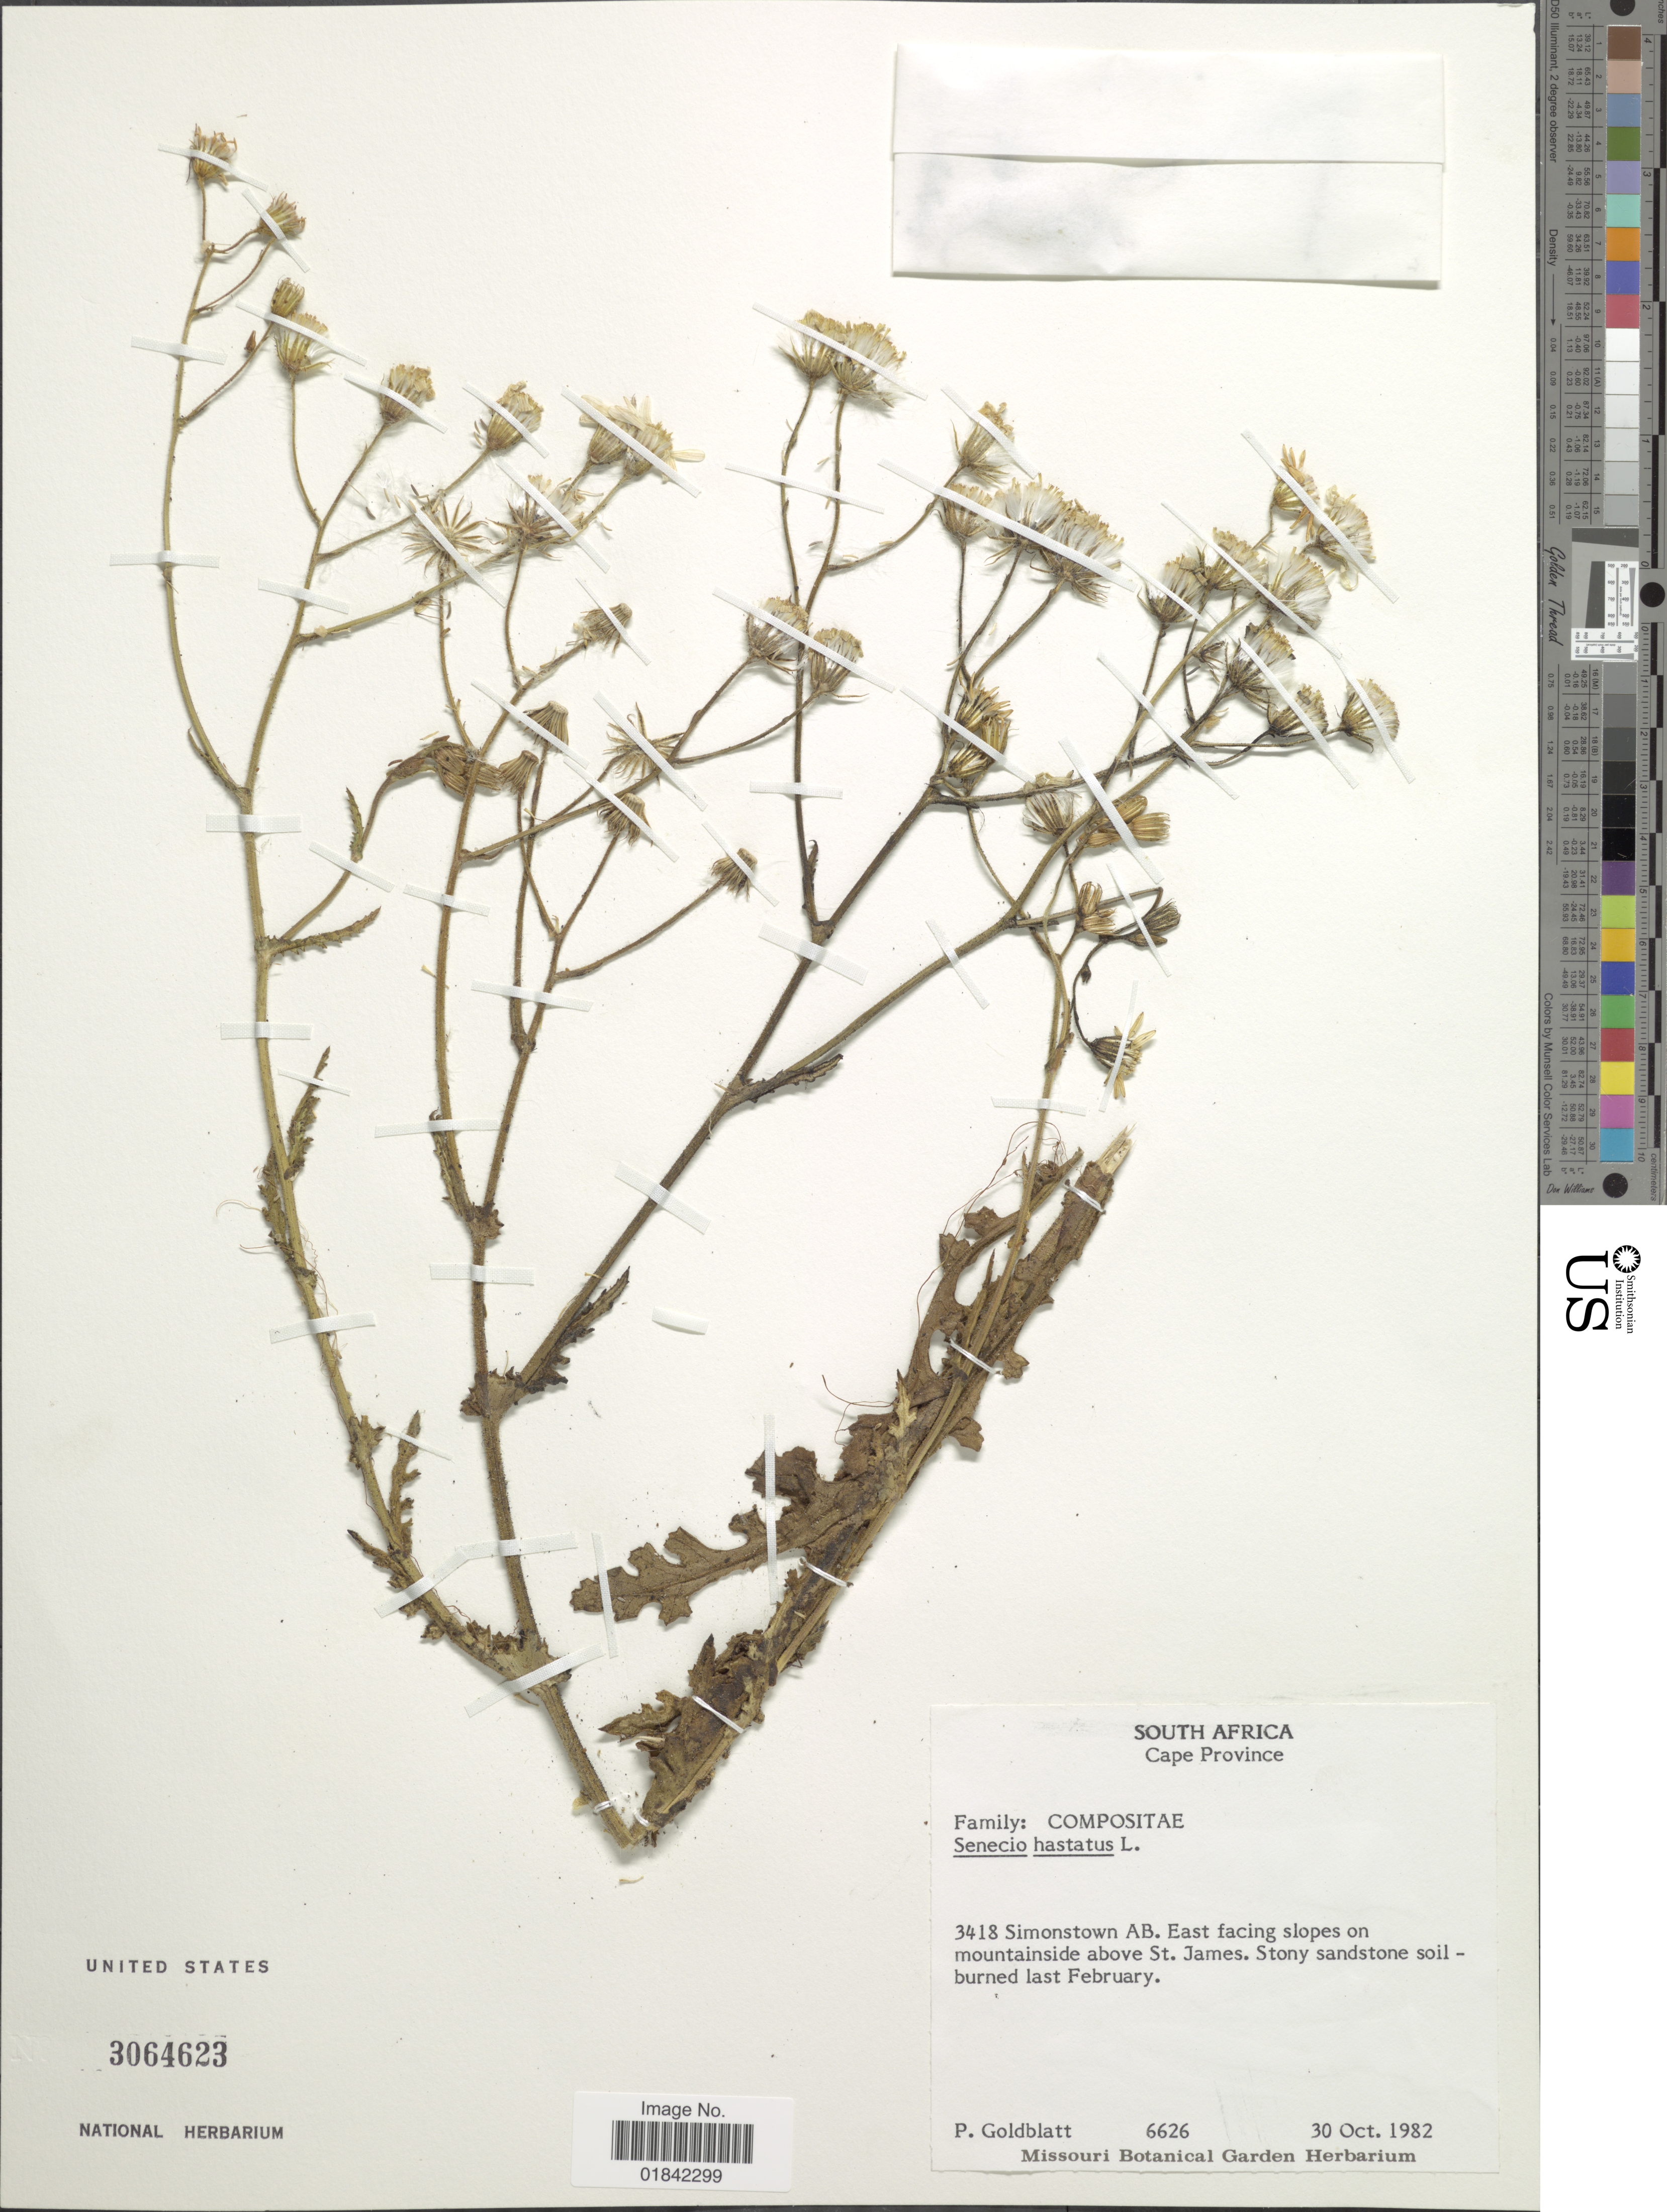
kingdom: Plantae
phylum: Tracheophyta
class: Magnoliopsida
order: Asterales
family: Asteraceae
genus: Senecio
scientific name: Senecio hastatus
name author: (L.) Hook. f.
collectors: P. Goldblatt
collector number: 6626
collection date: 1982-10-30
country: South Africa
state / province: Western Cape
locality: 3418 Simonstown AB, east facing slopes on mountainside St. James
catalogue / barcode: US 3064623